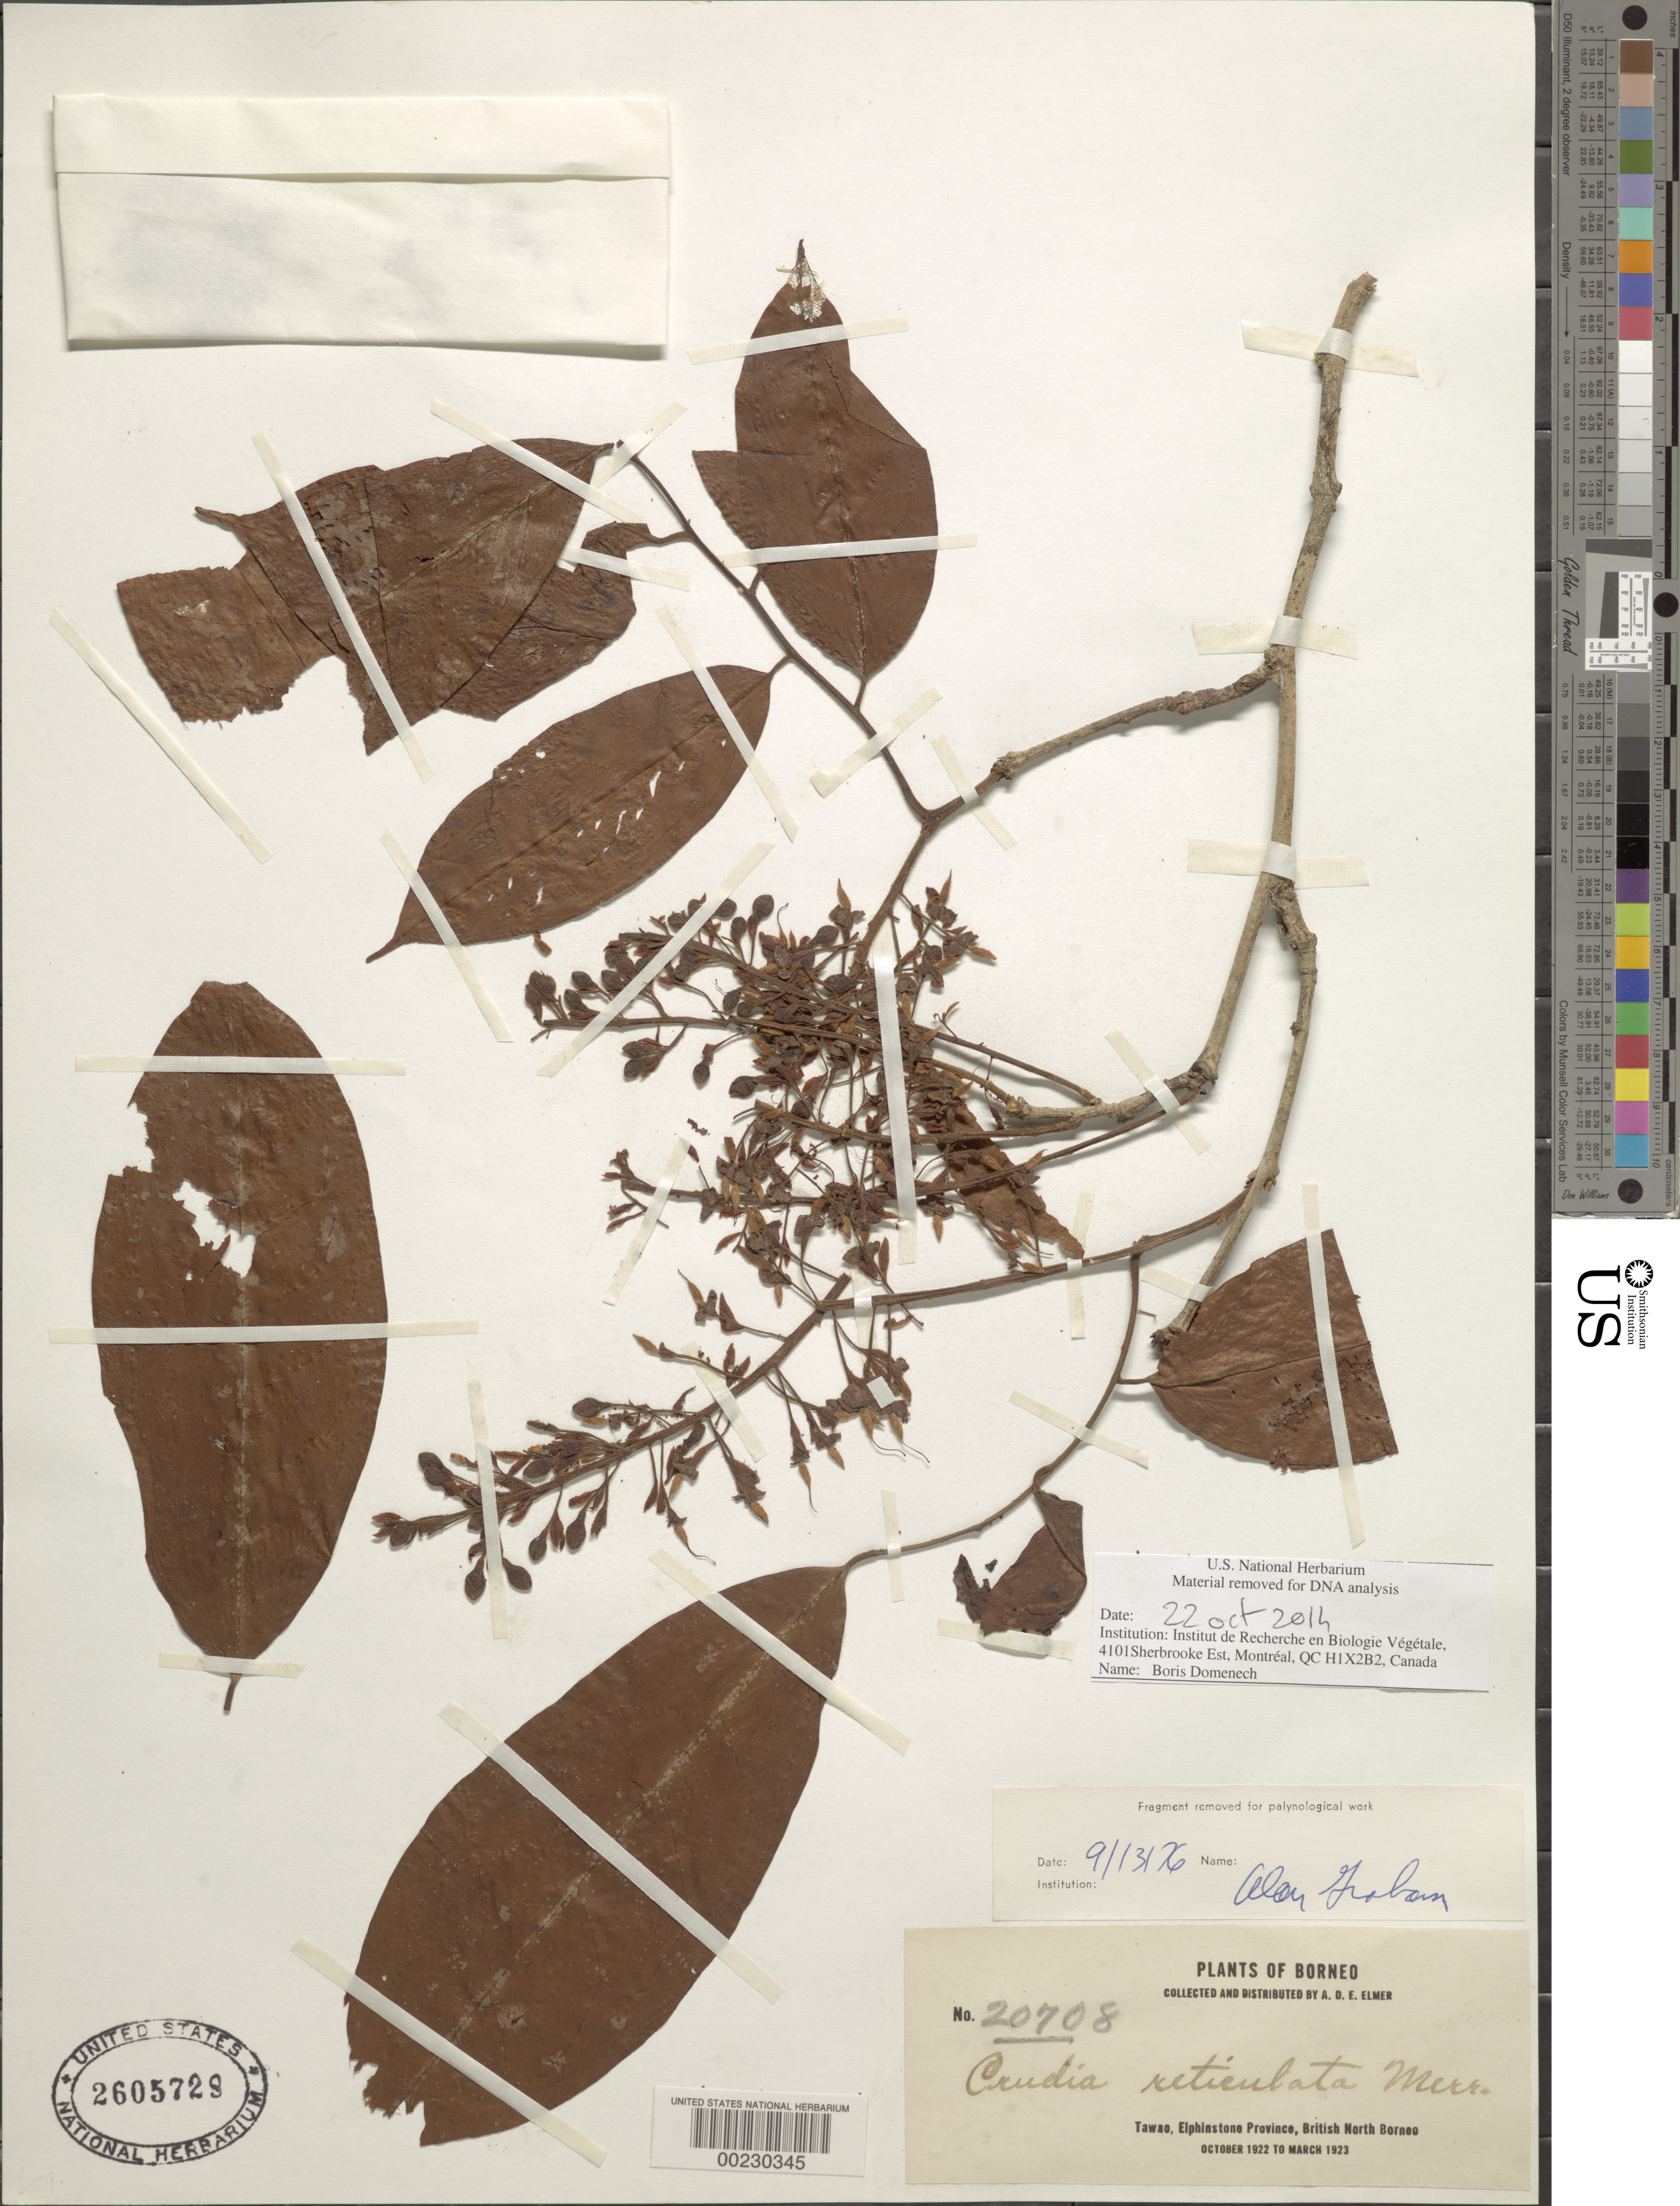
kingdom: Plantae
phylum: Tracheophyta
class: Magnoliopsida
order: Fabales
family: Fabaceae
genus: Crudia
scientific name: Crudia reticulata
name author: Merr.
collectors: A. D. E. Elmer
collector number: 20708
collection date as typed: Oct 1922 to -- Mar 1923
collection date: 1922-10/1923-03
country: Malaysia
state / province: Sabah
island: Borneo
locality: Tawao, elphinstone prov.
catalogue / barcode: US 2605729